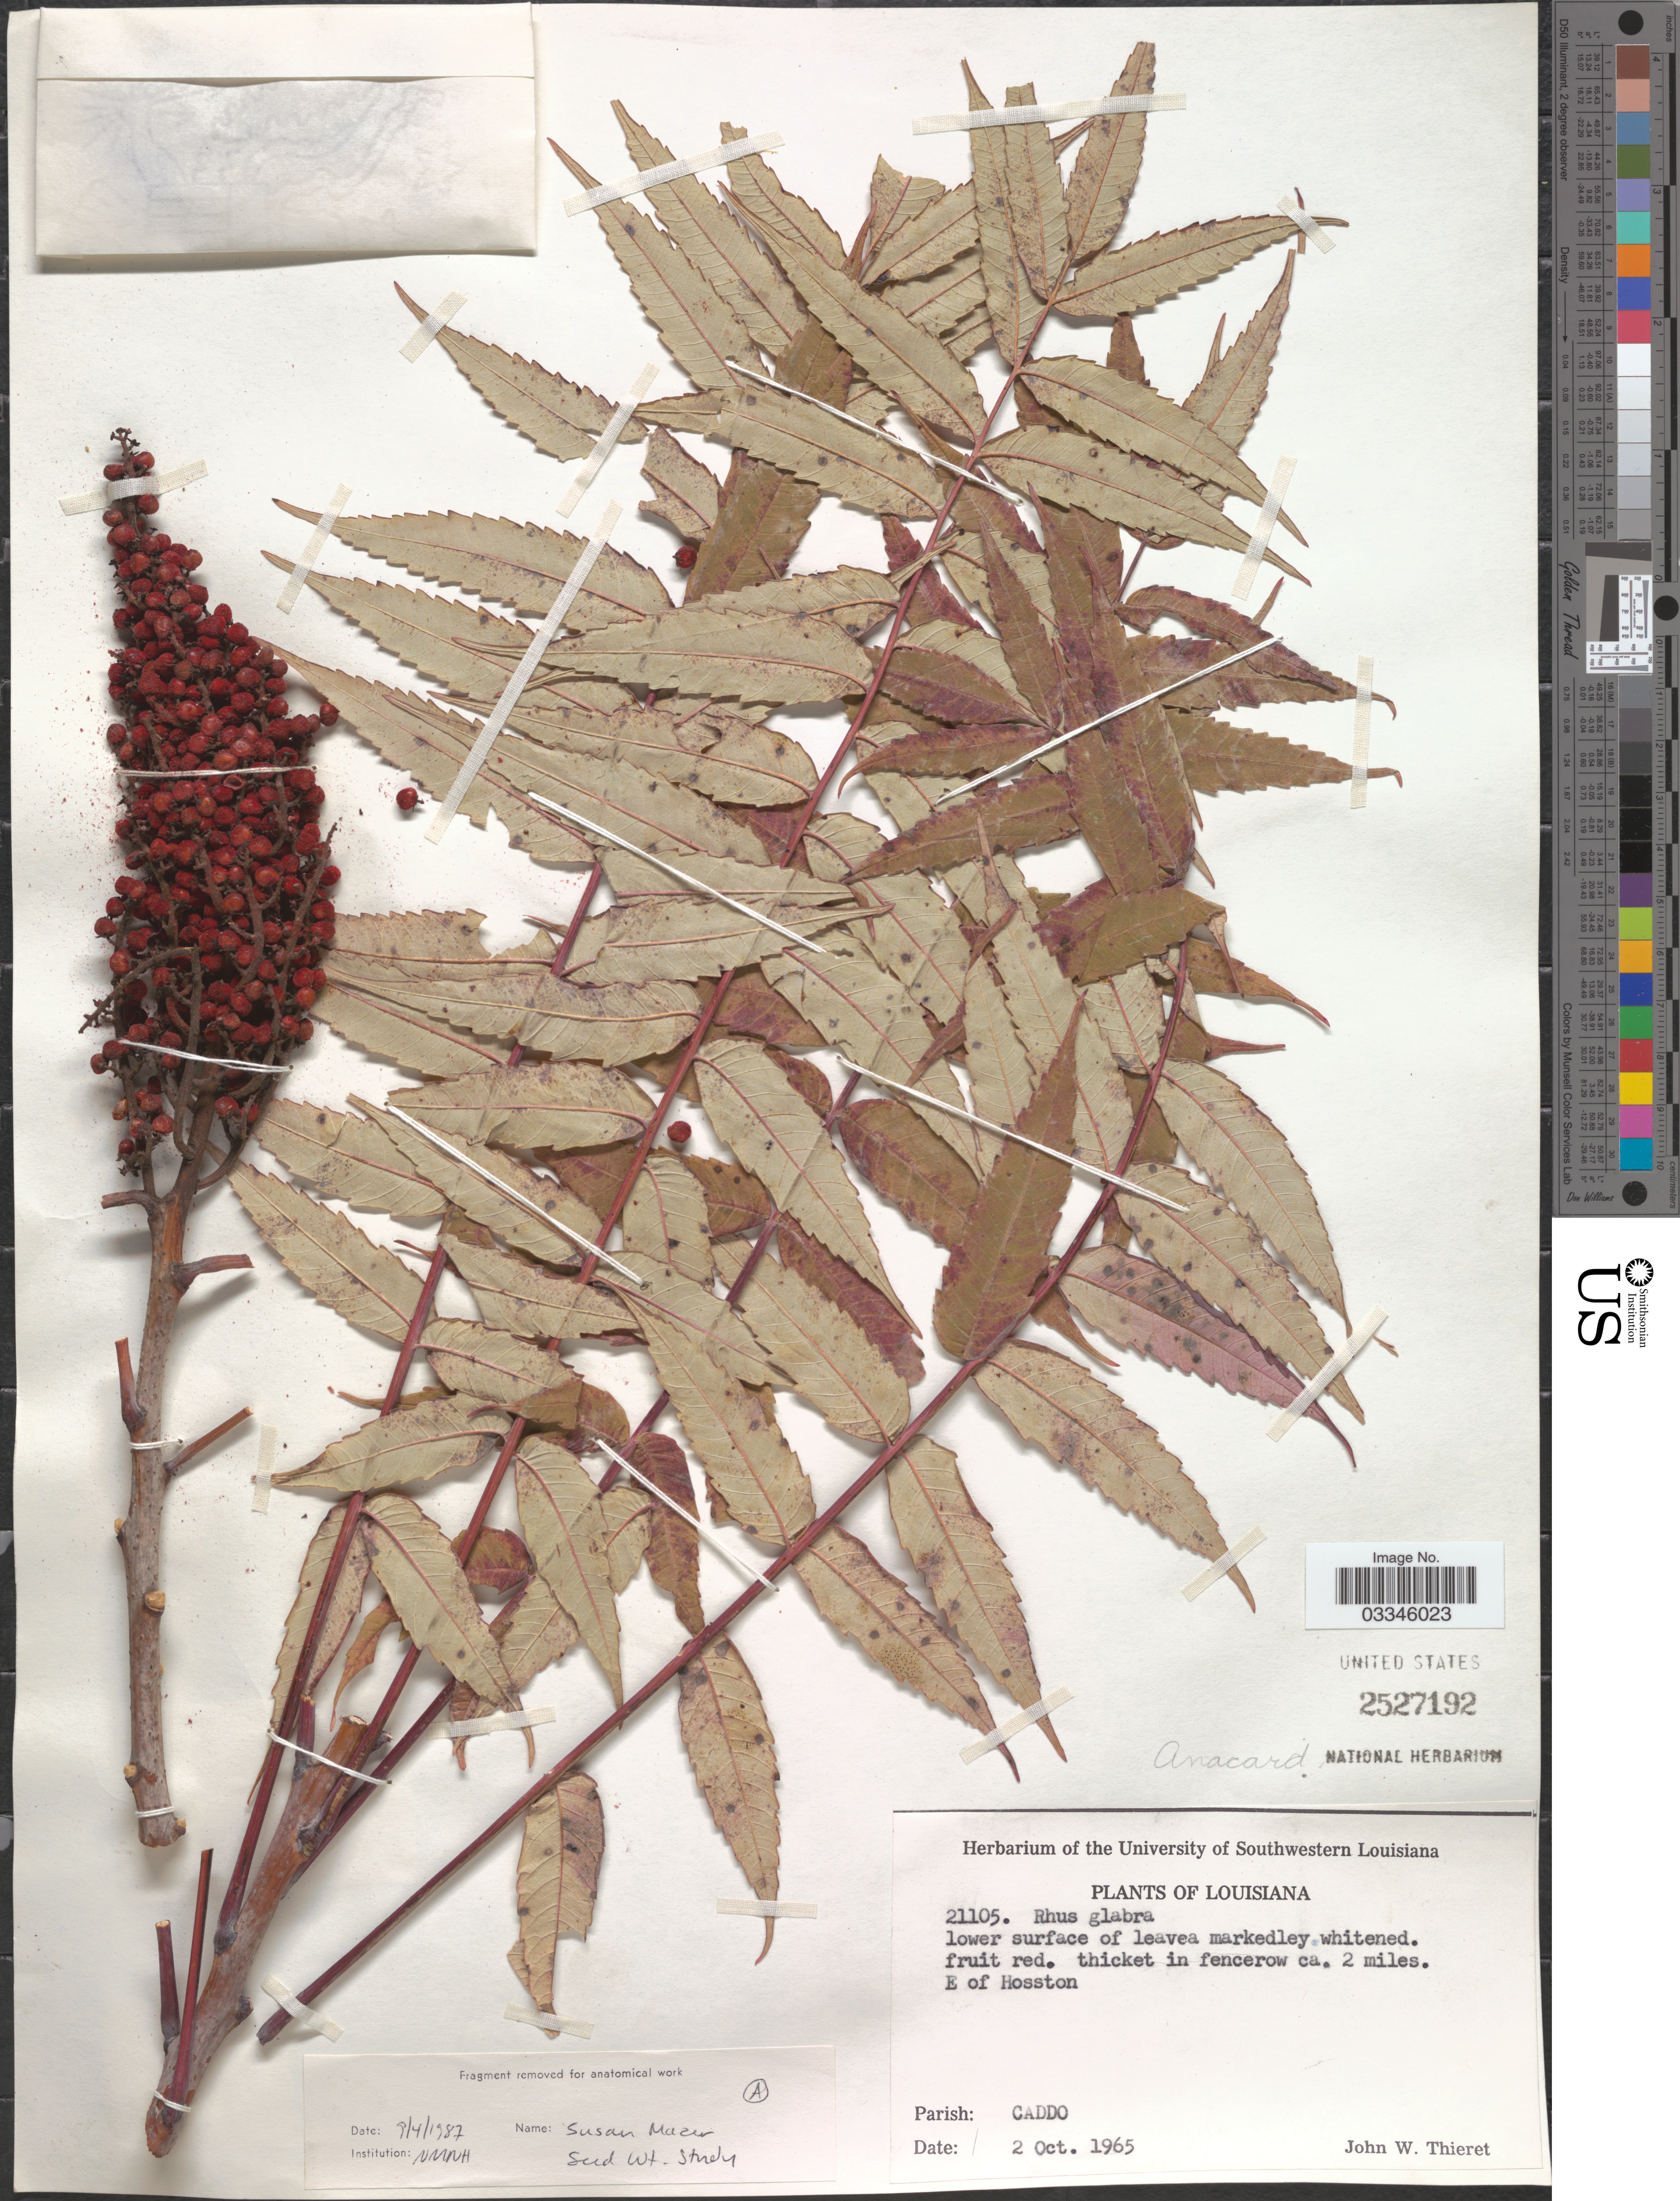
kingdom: Plantae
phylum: Tracheophyta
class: Magnoliopsida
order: Sapindales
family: Anacardiaceae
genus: Rhus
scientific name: Rhus glabra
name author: L.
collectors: J. W. Thieret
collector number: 21105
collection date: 1965-10-02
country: United States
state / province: Louisiana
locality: Ca. 2 miles. E of Hosston. Parish: Caddo.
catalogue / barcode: US 2527192